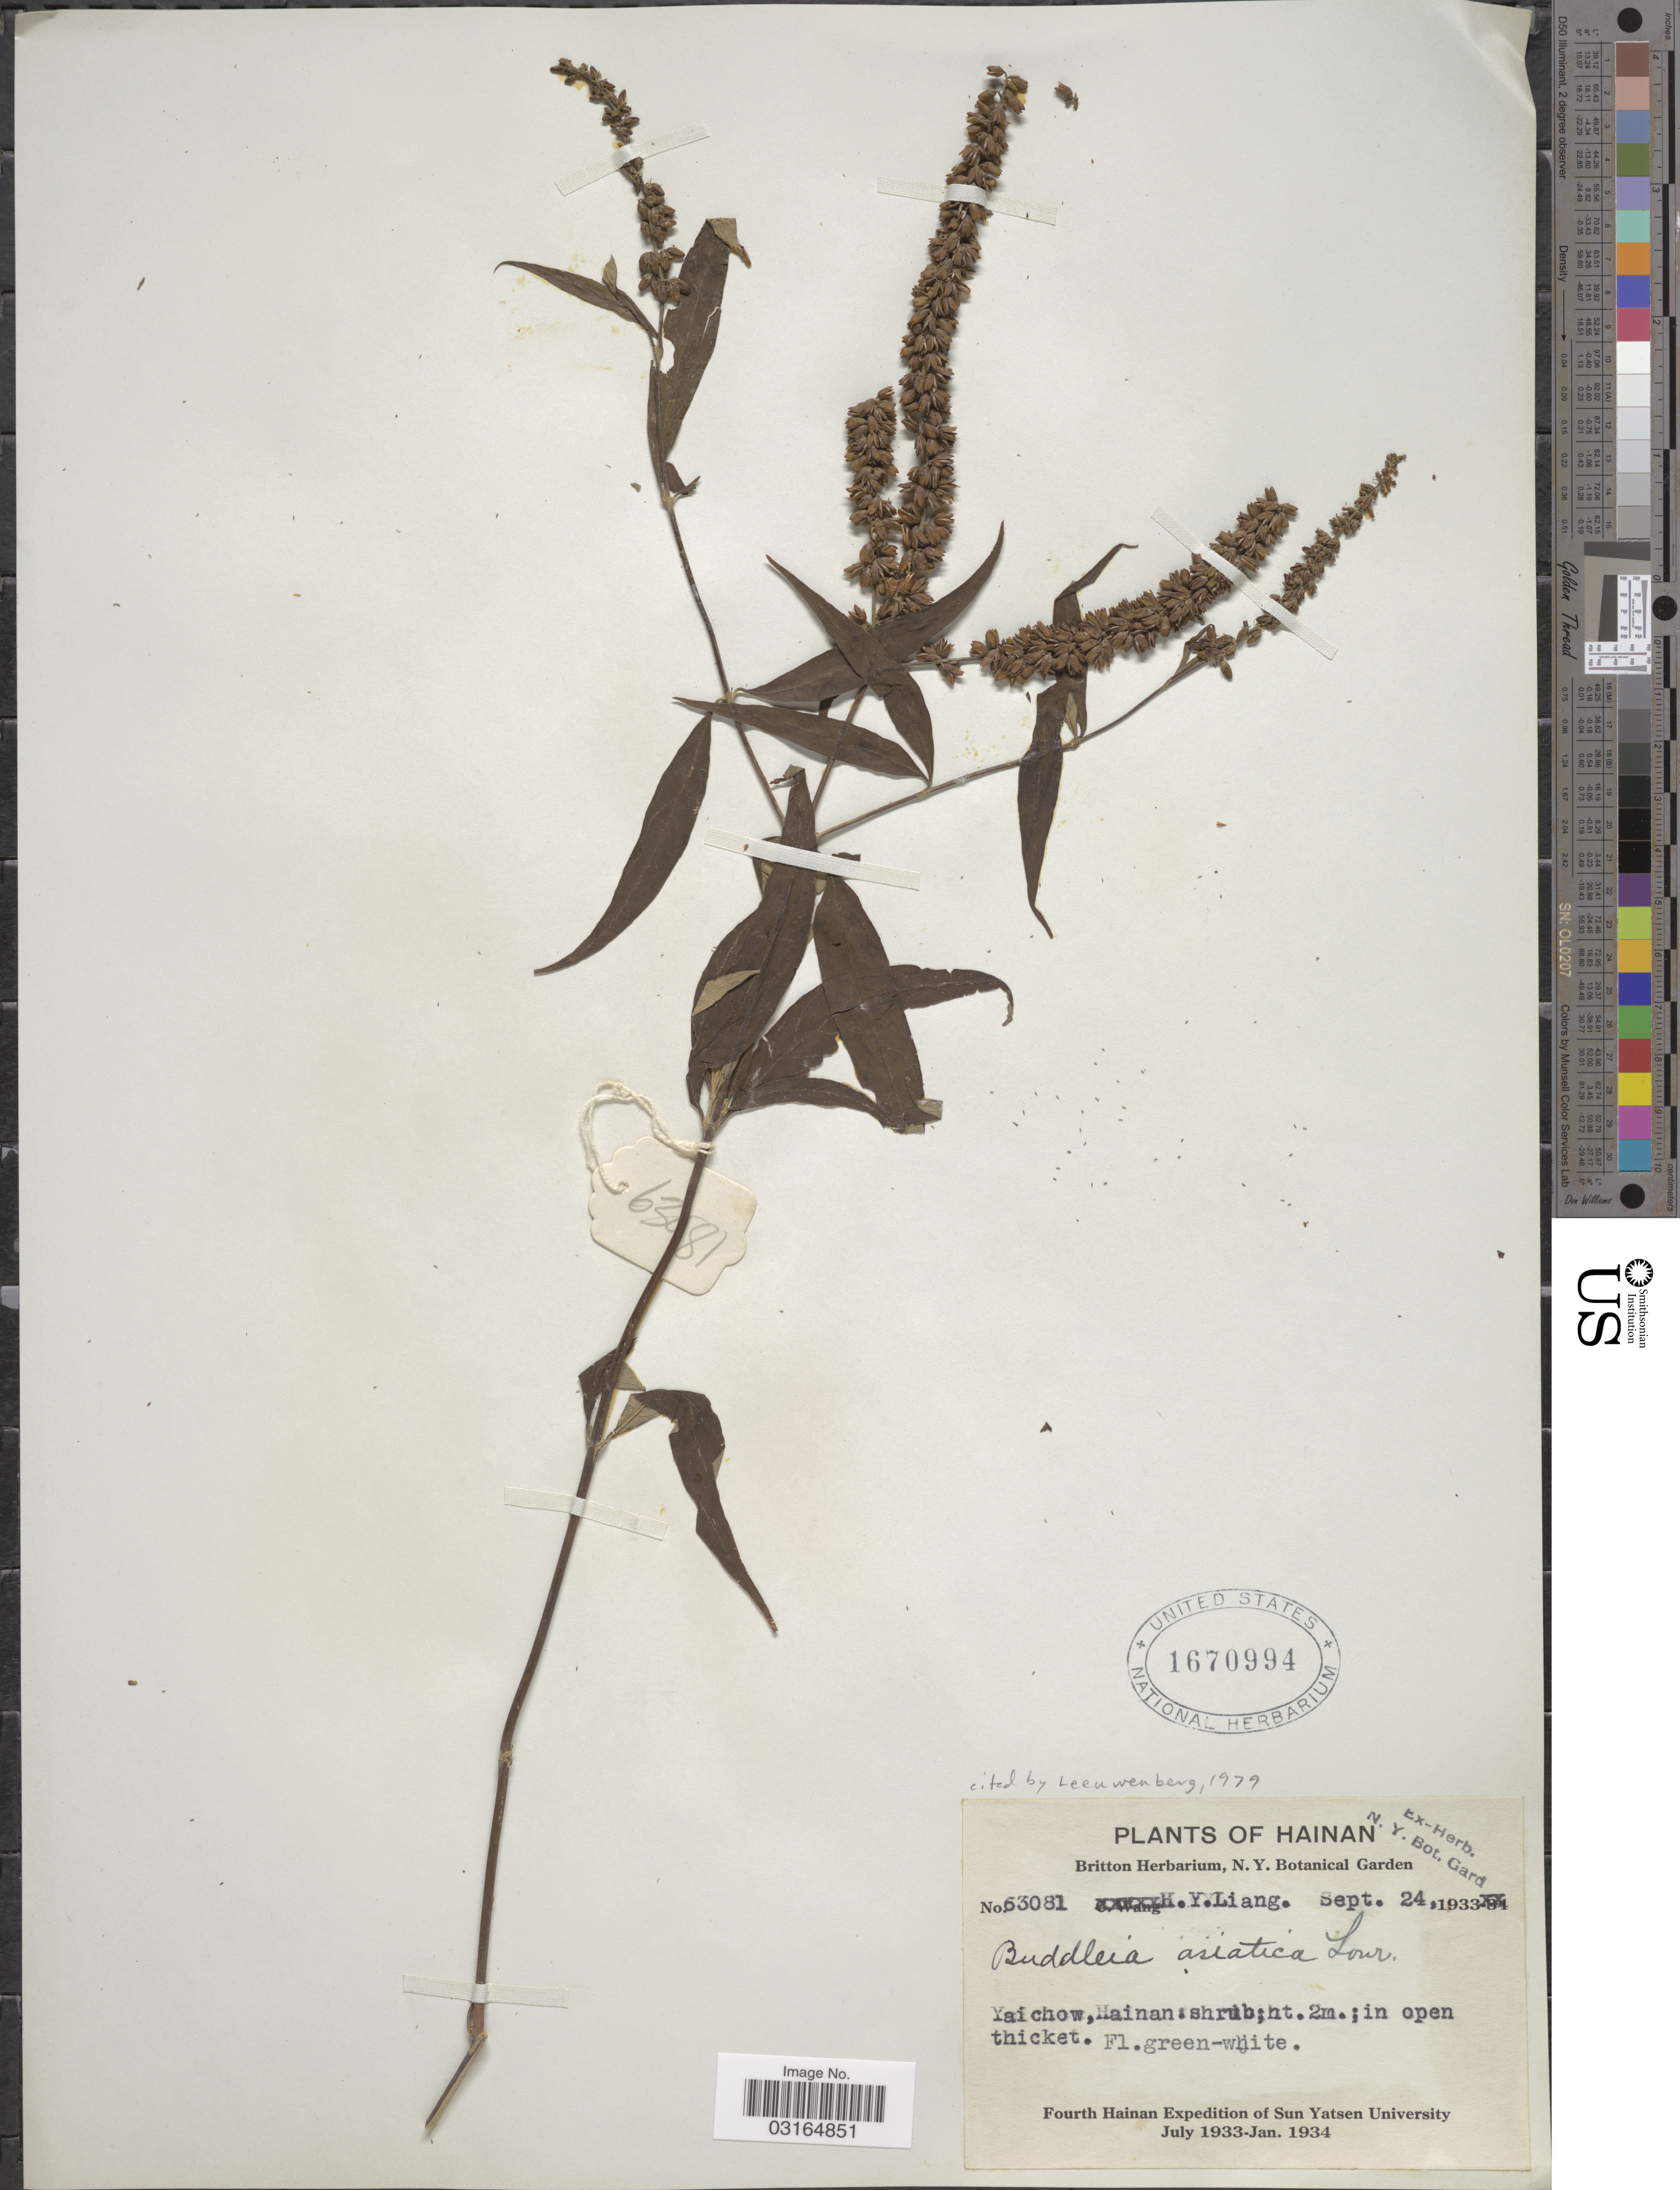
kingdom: Plantae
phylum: Tracheophyta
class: Magnoliopsida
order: Lamiales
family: Scrophulariaceae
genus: Buddleja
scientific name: Buddleja asiatica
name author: Lour.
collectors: H. Y. Liang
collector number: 63081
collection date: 1933-09-24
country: China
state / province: Hainan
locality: Yaichow.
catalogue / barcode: US 1670994